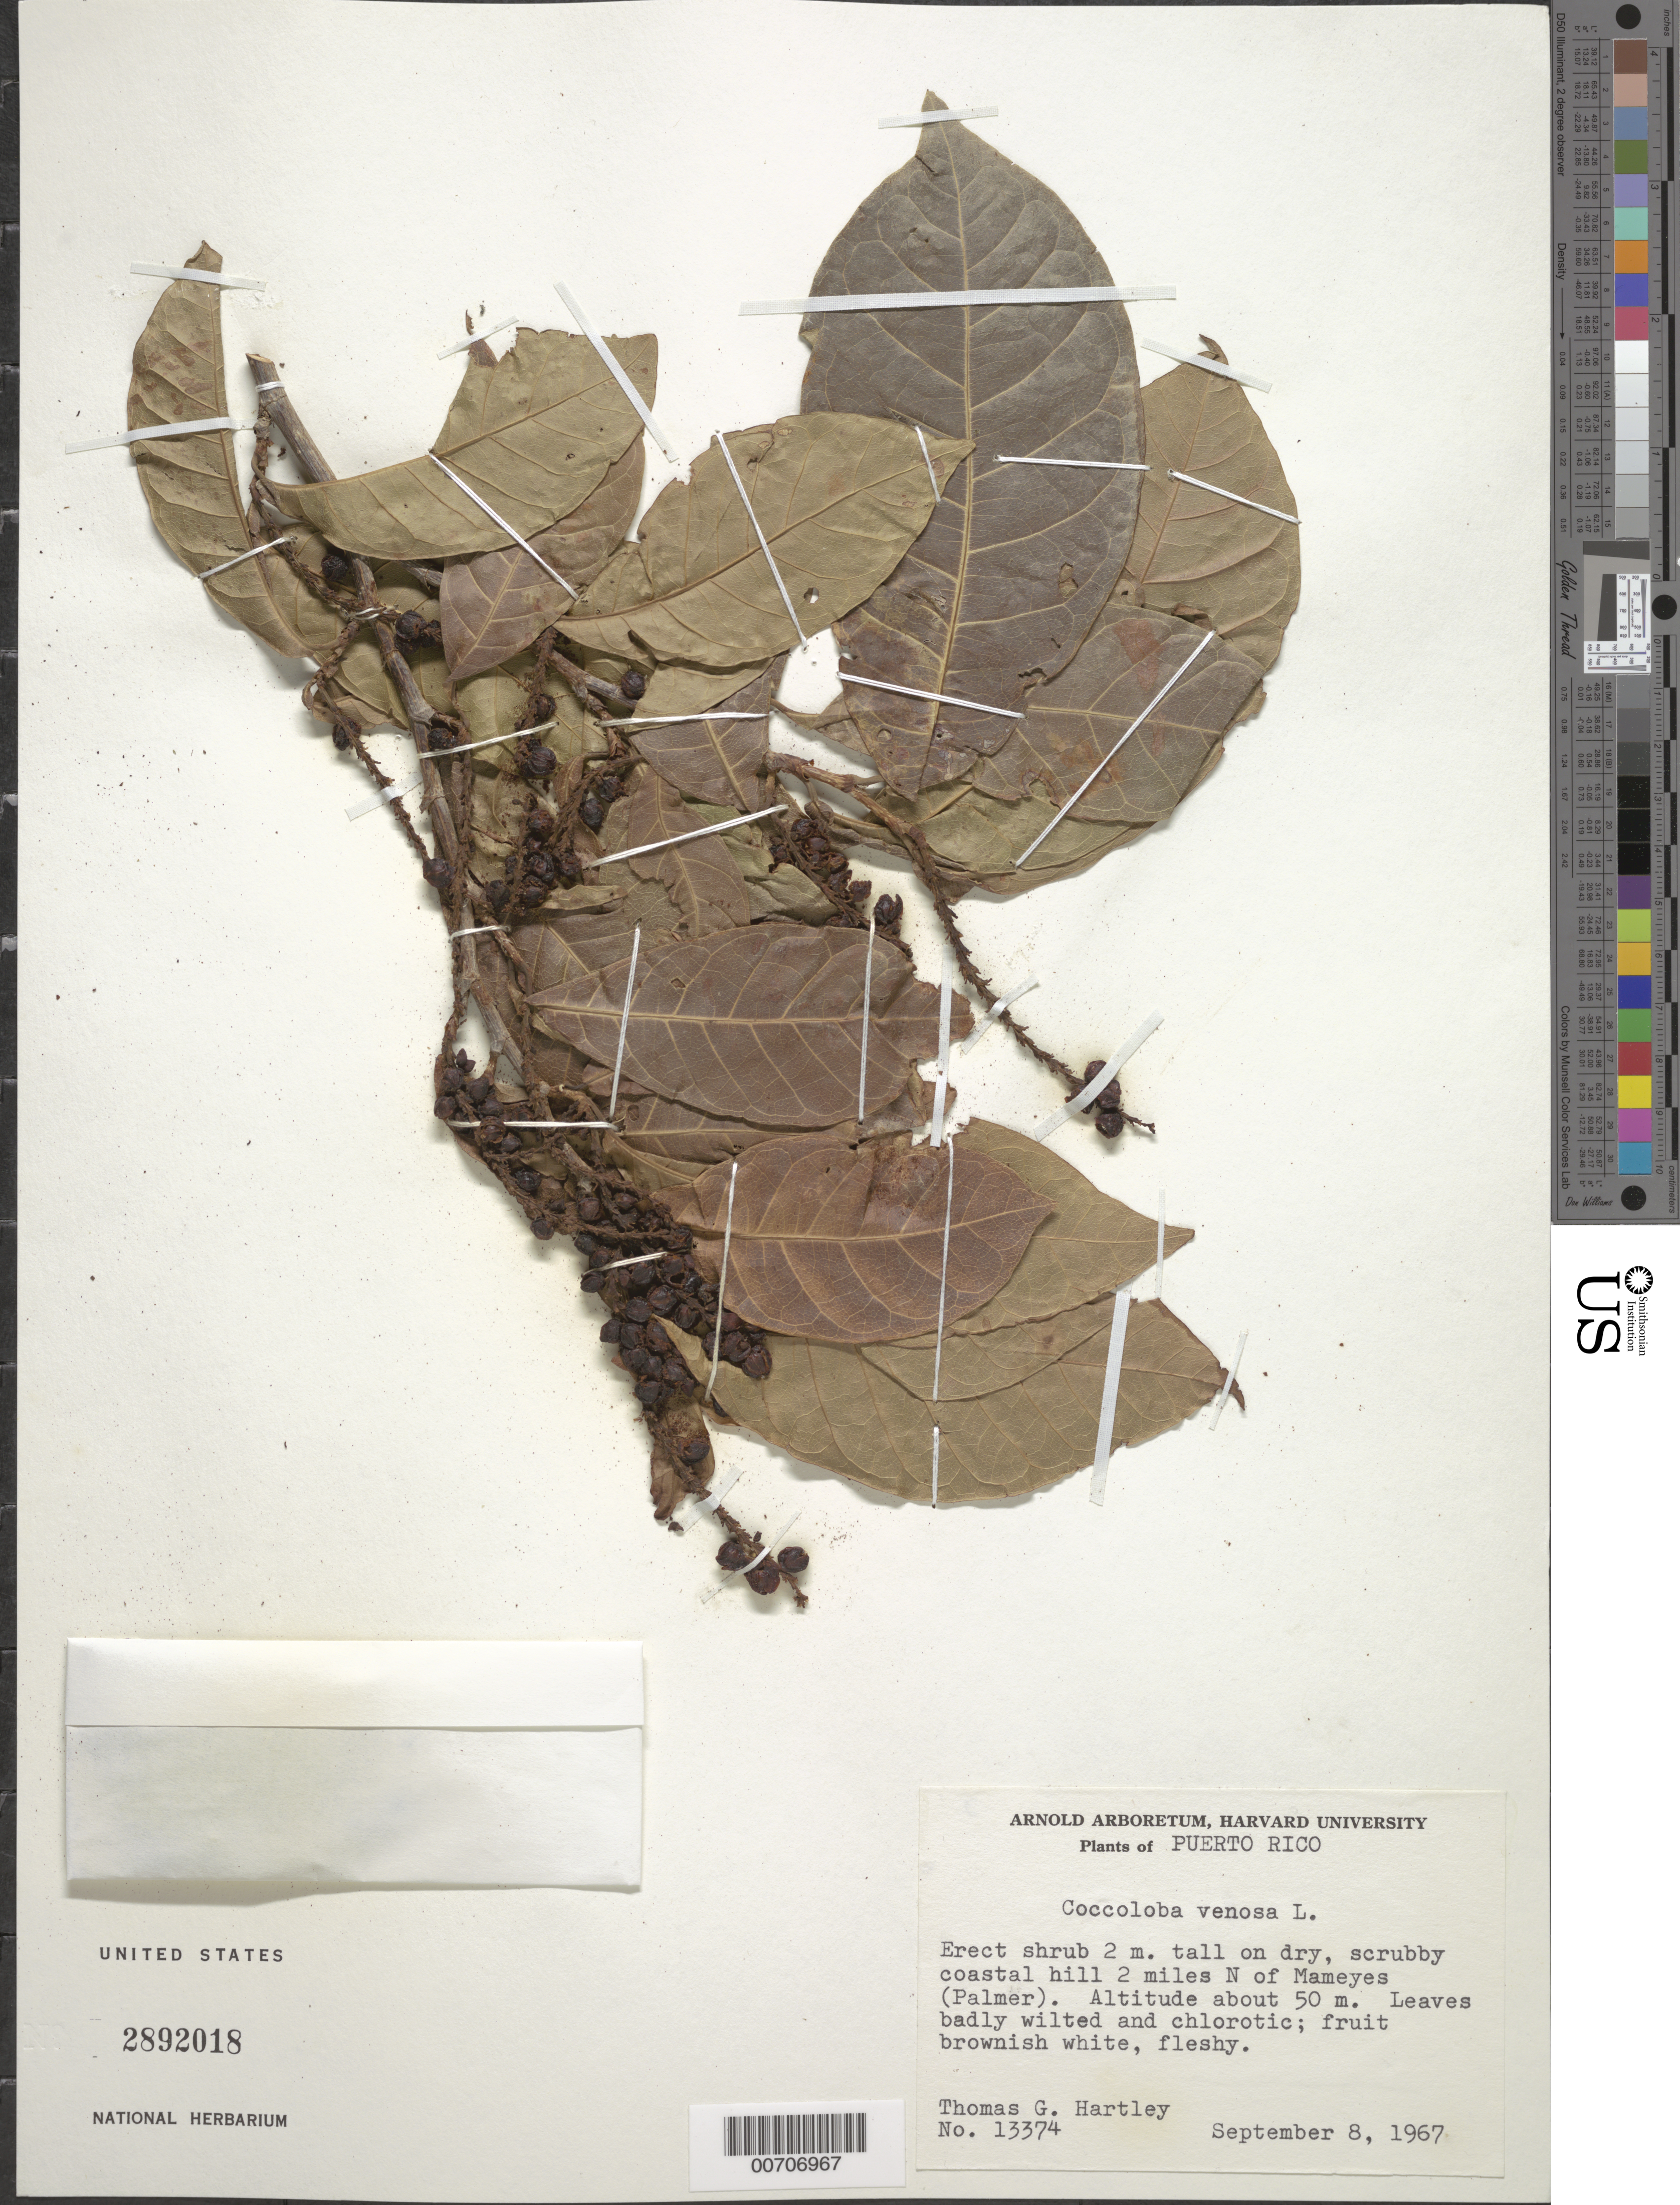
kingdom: Plantae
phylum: Tracheophyta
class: Magnoliopsida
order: Caryophyllales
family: Polygonaceae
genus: Coccoloba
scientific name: Coccoloba venosa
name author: L.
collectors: T. G. Hartley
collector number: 13374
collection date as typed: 08 Sep 1967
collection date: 1967-09-08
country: Puerto Rico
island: Greater Antilles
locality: Mameyes (Palmer), 2 mi N of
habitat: On dry, scrubby coastal hill.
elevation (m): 50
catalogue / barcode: US 2892018